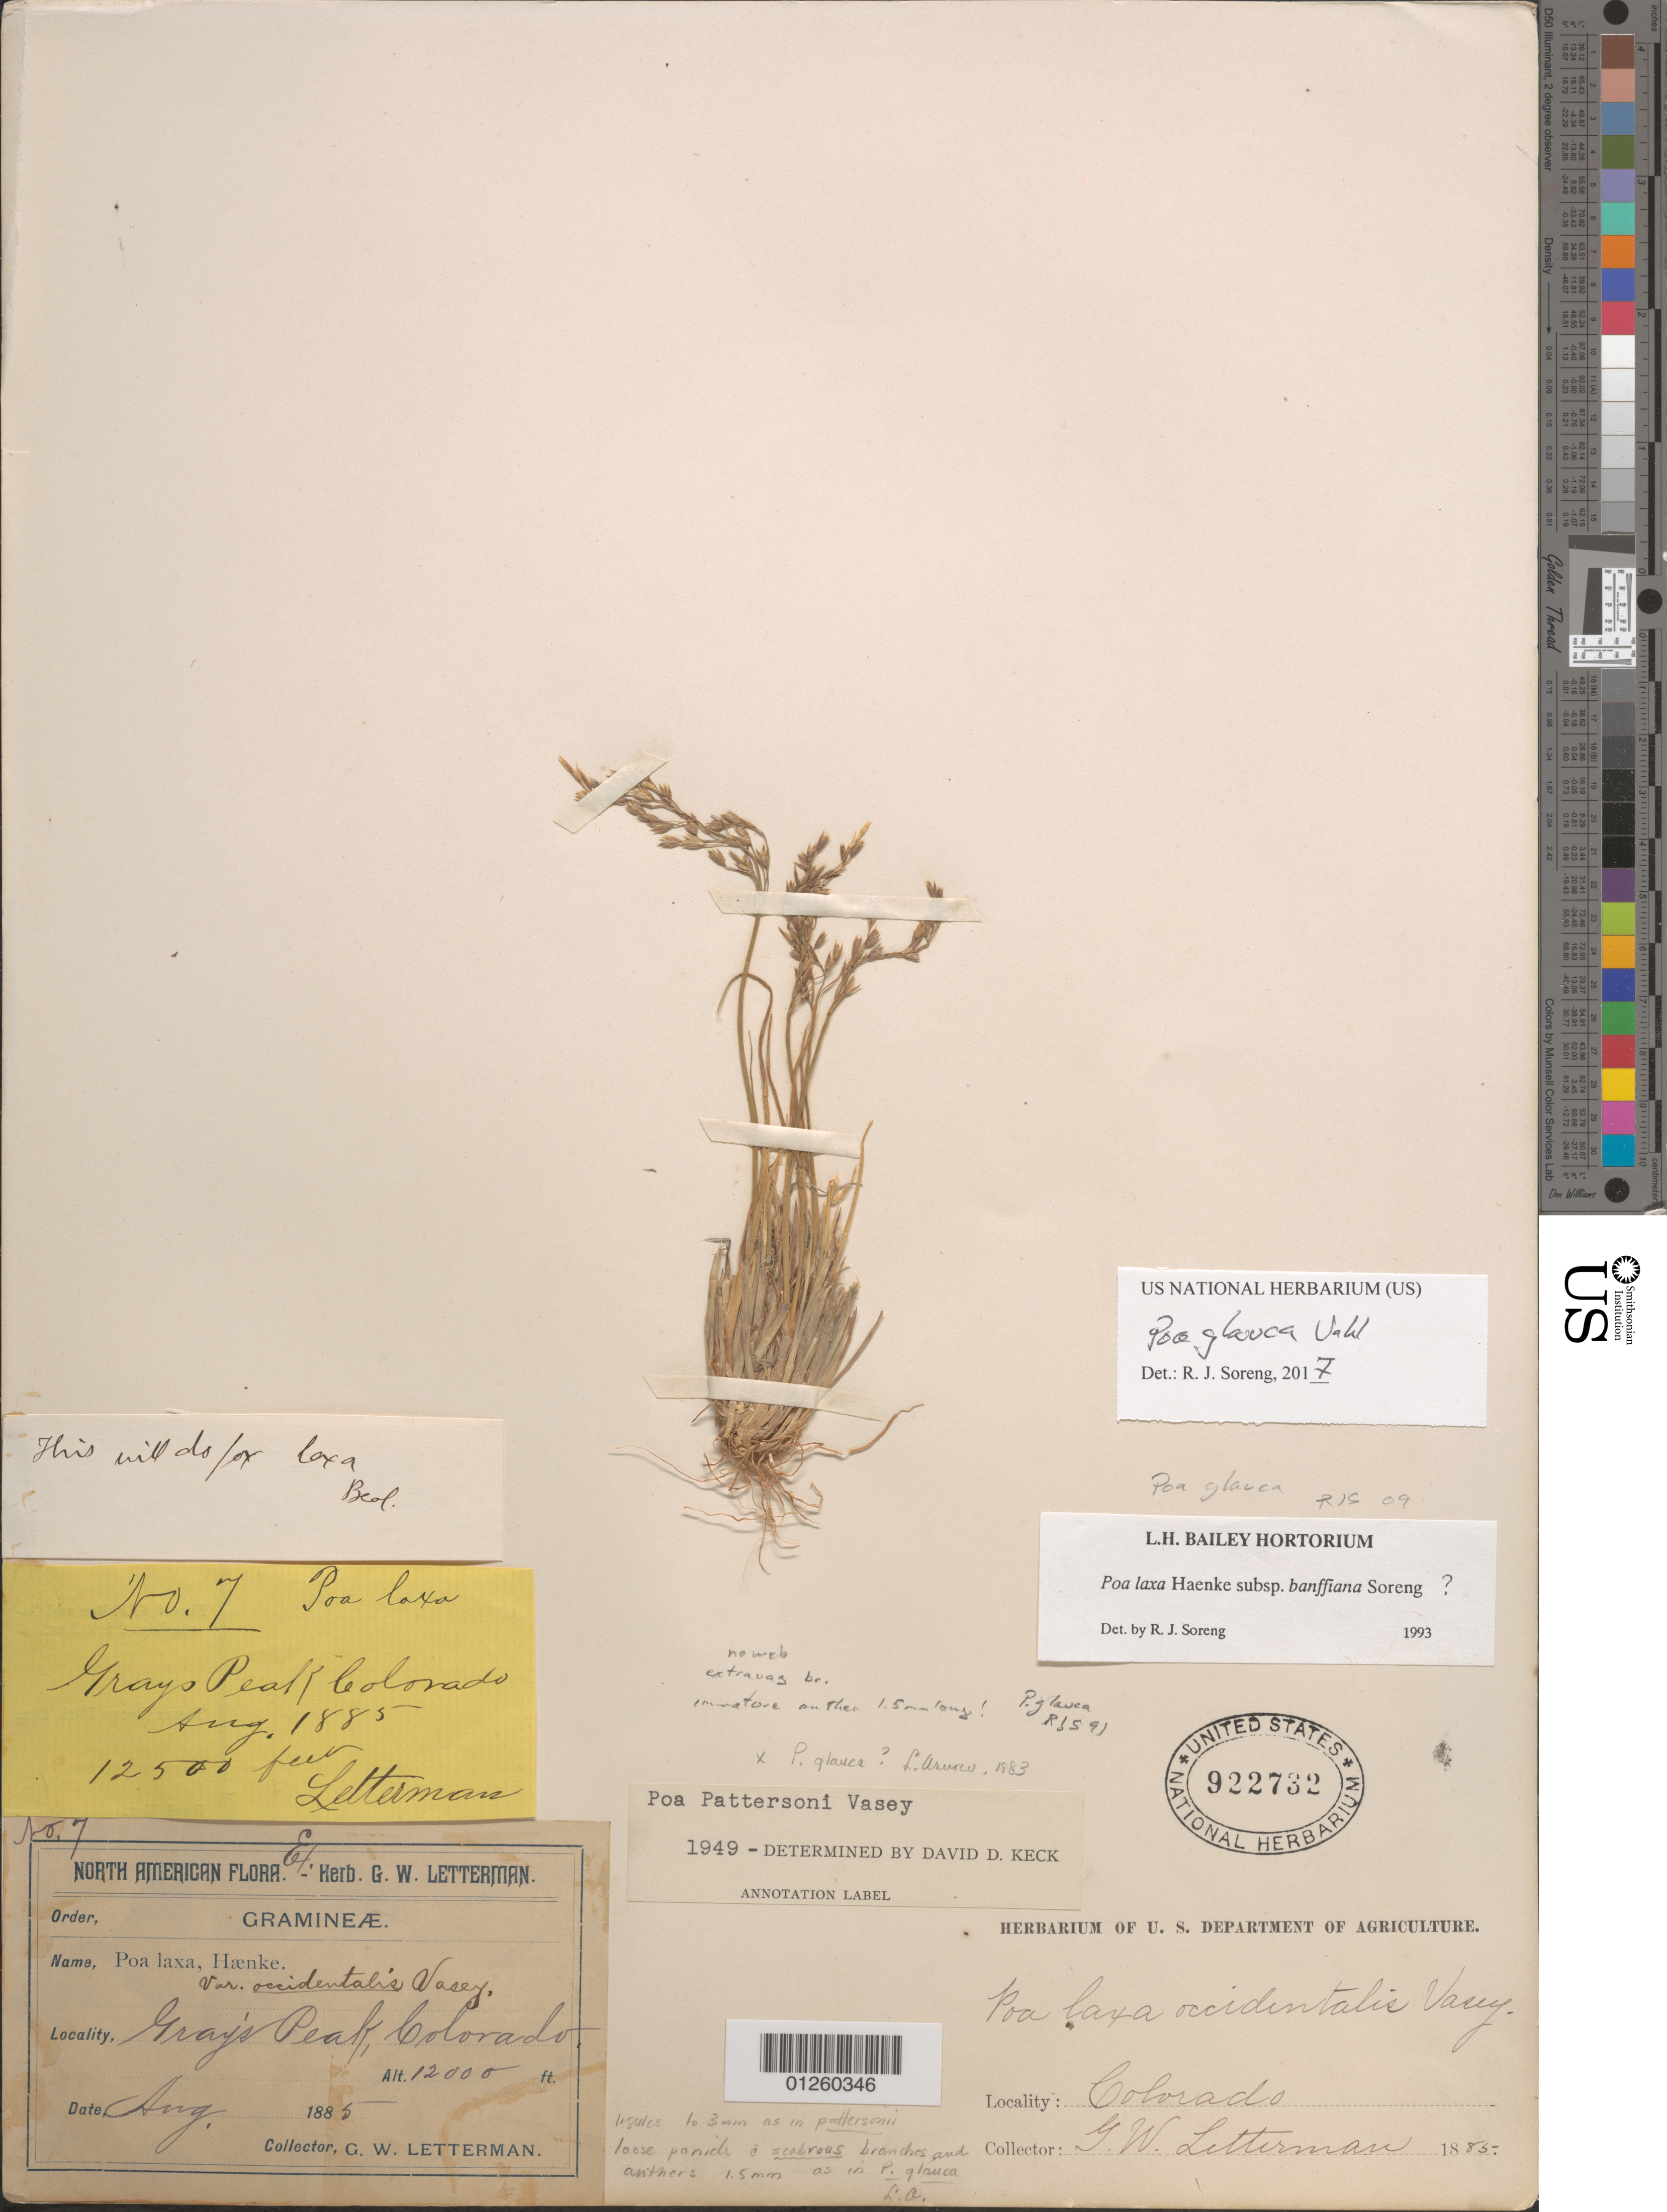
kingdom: Plantae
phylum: Tracheophyta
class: Liliopsida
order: Poales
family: Poaceae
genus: Poa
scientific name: Poa glauca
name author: Vahl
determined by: Soreng, Robert J., Research Associate (BOT), Smithsonian Institution - National Museum of Natural History (UNITED STATES)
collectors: G. W. Letterman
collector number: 7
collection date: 1885-08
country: United States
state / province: Colorado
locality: Gray's Peak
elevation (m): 3658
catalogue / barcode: US 922732